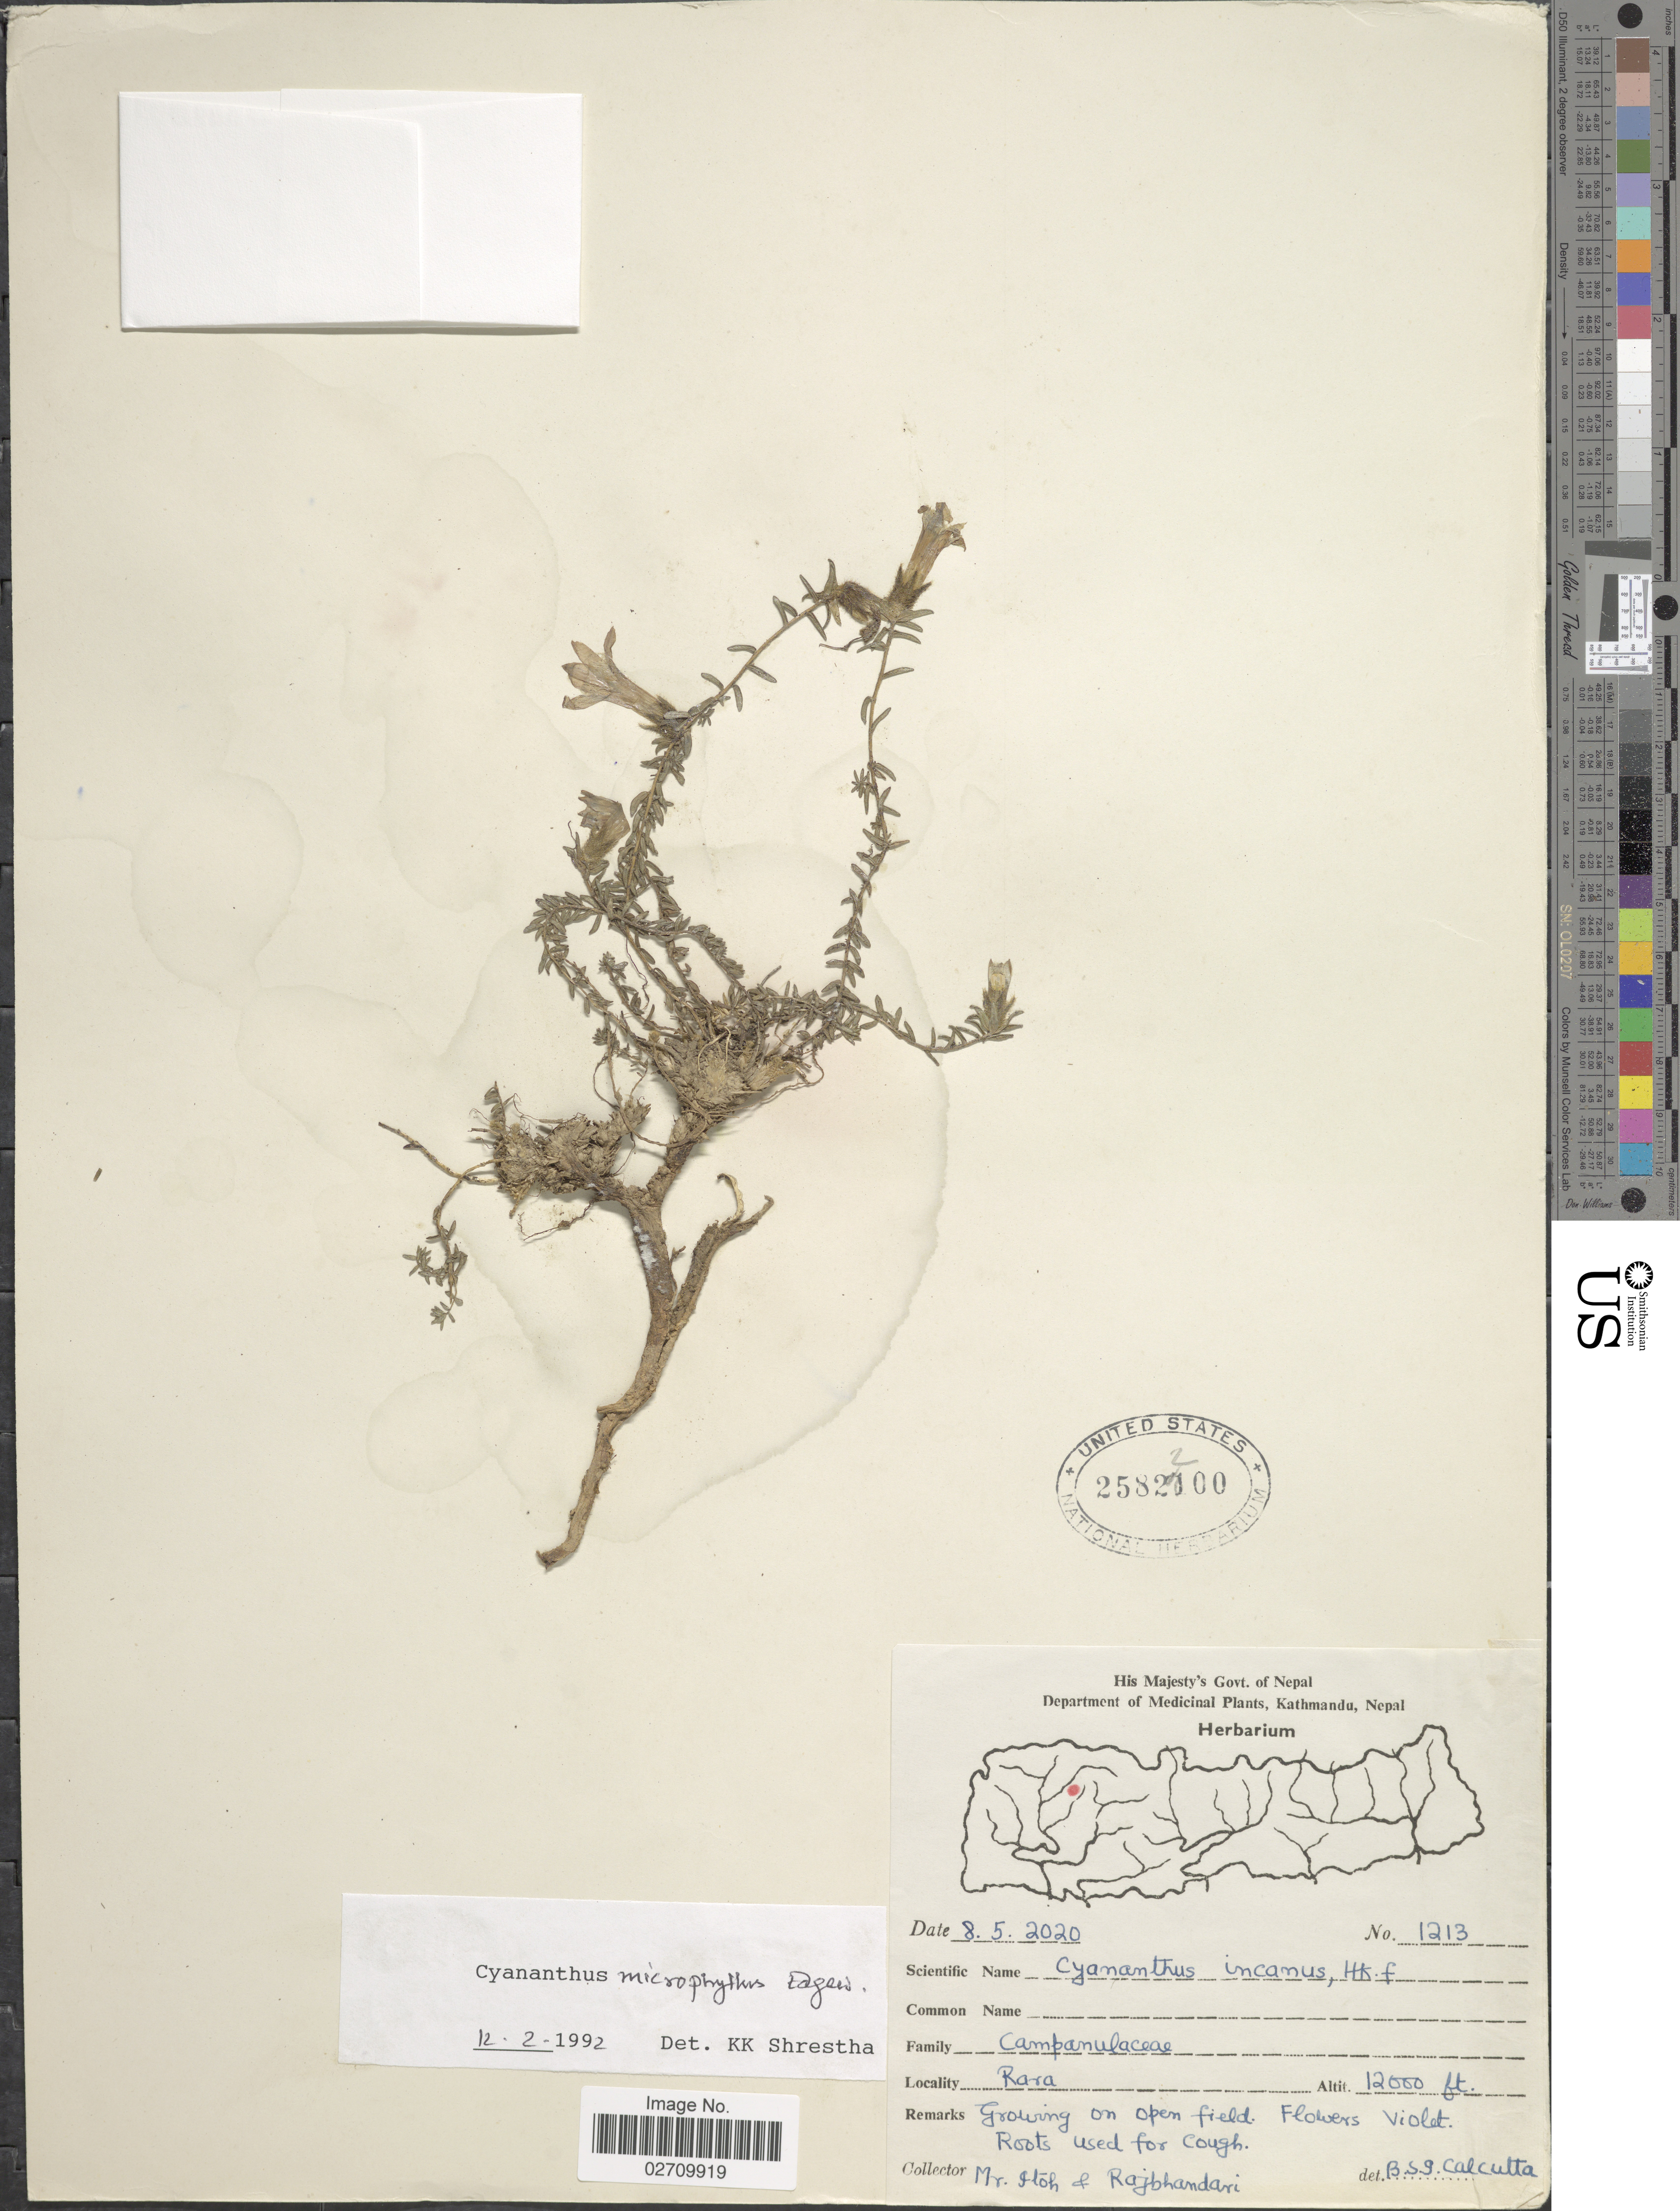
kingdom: Plantae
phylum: Tracheophyta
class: Magnoliopsida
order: Asterales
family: Campanulaceae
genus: Cyananthus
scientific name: Cyananthus microphyllus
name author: Edgew.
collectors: -. Itoh & Rajbhandari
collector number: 1213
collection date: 1963-05-08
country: Nepal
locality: Rara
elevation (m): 3658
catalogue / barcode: US 2582200